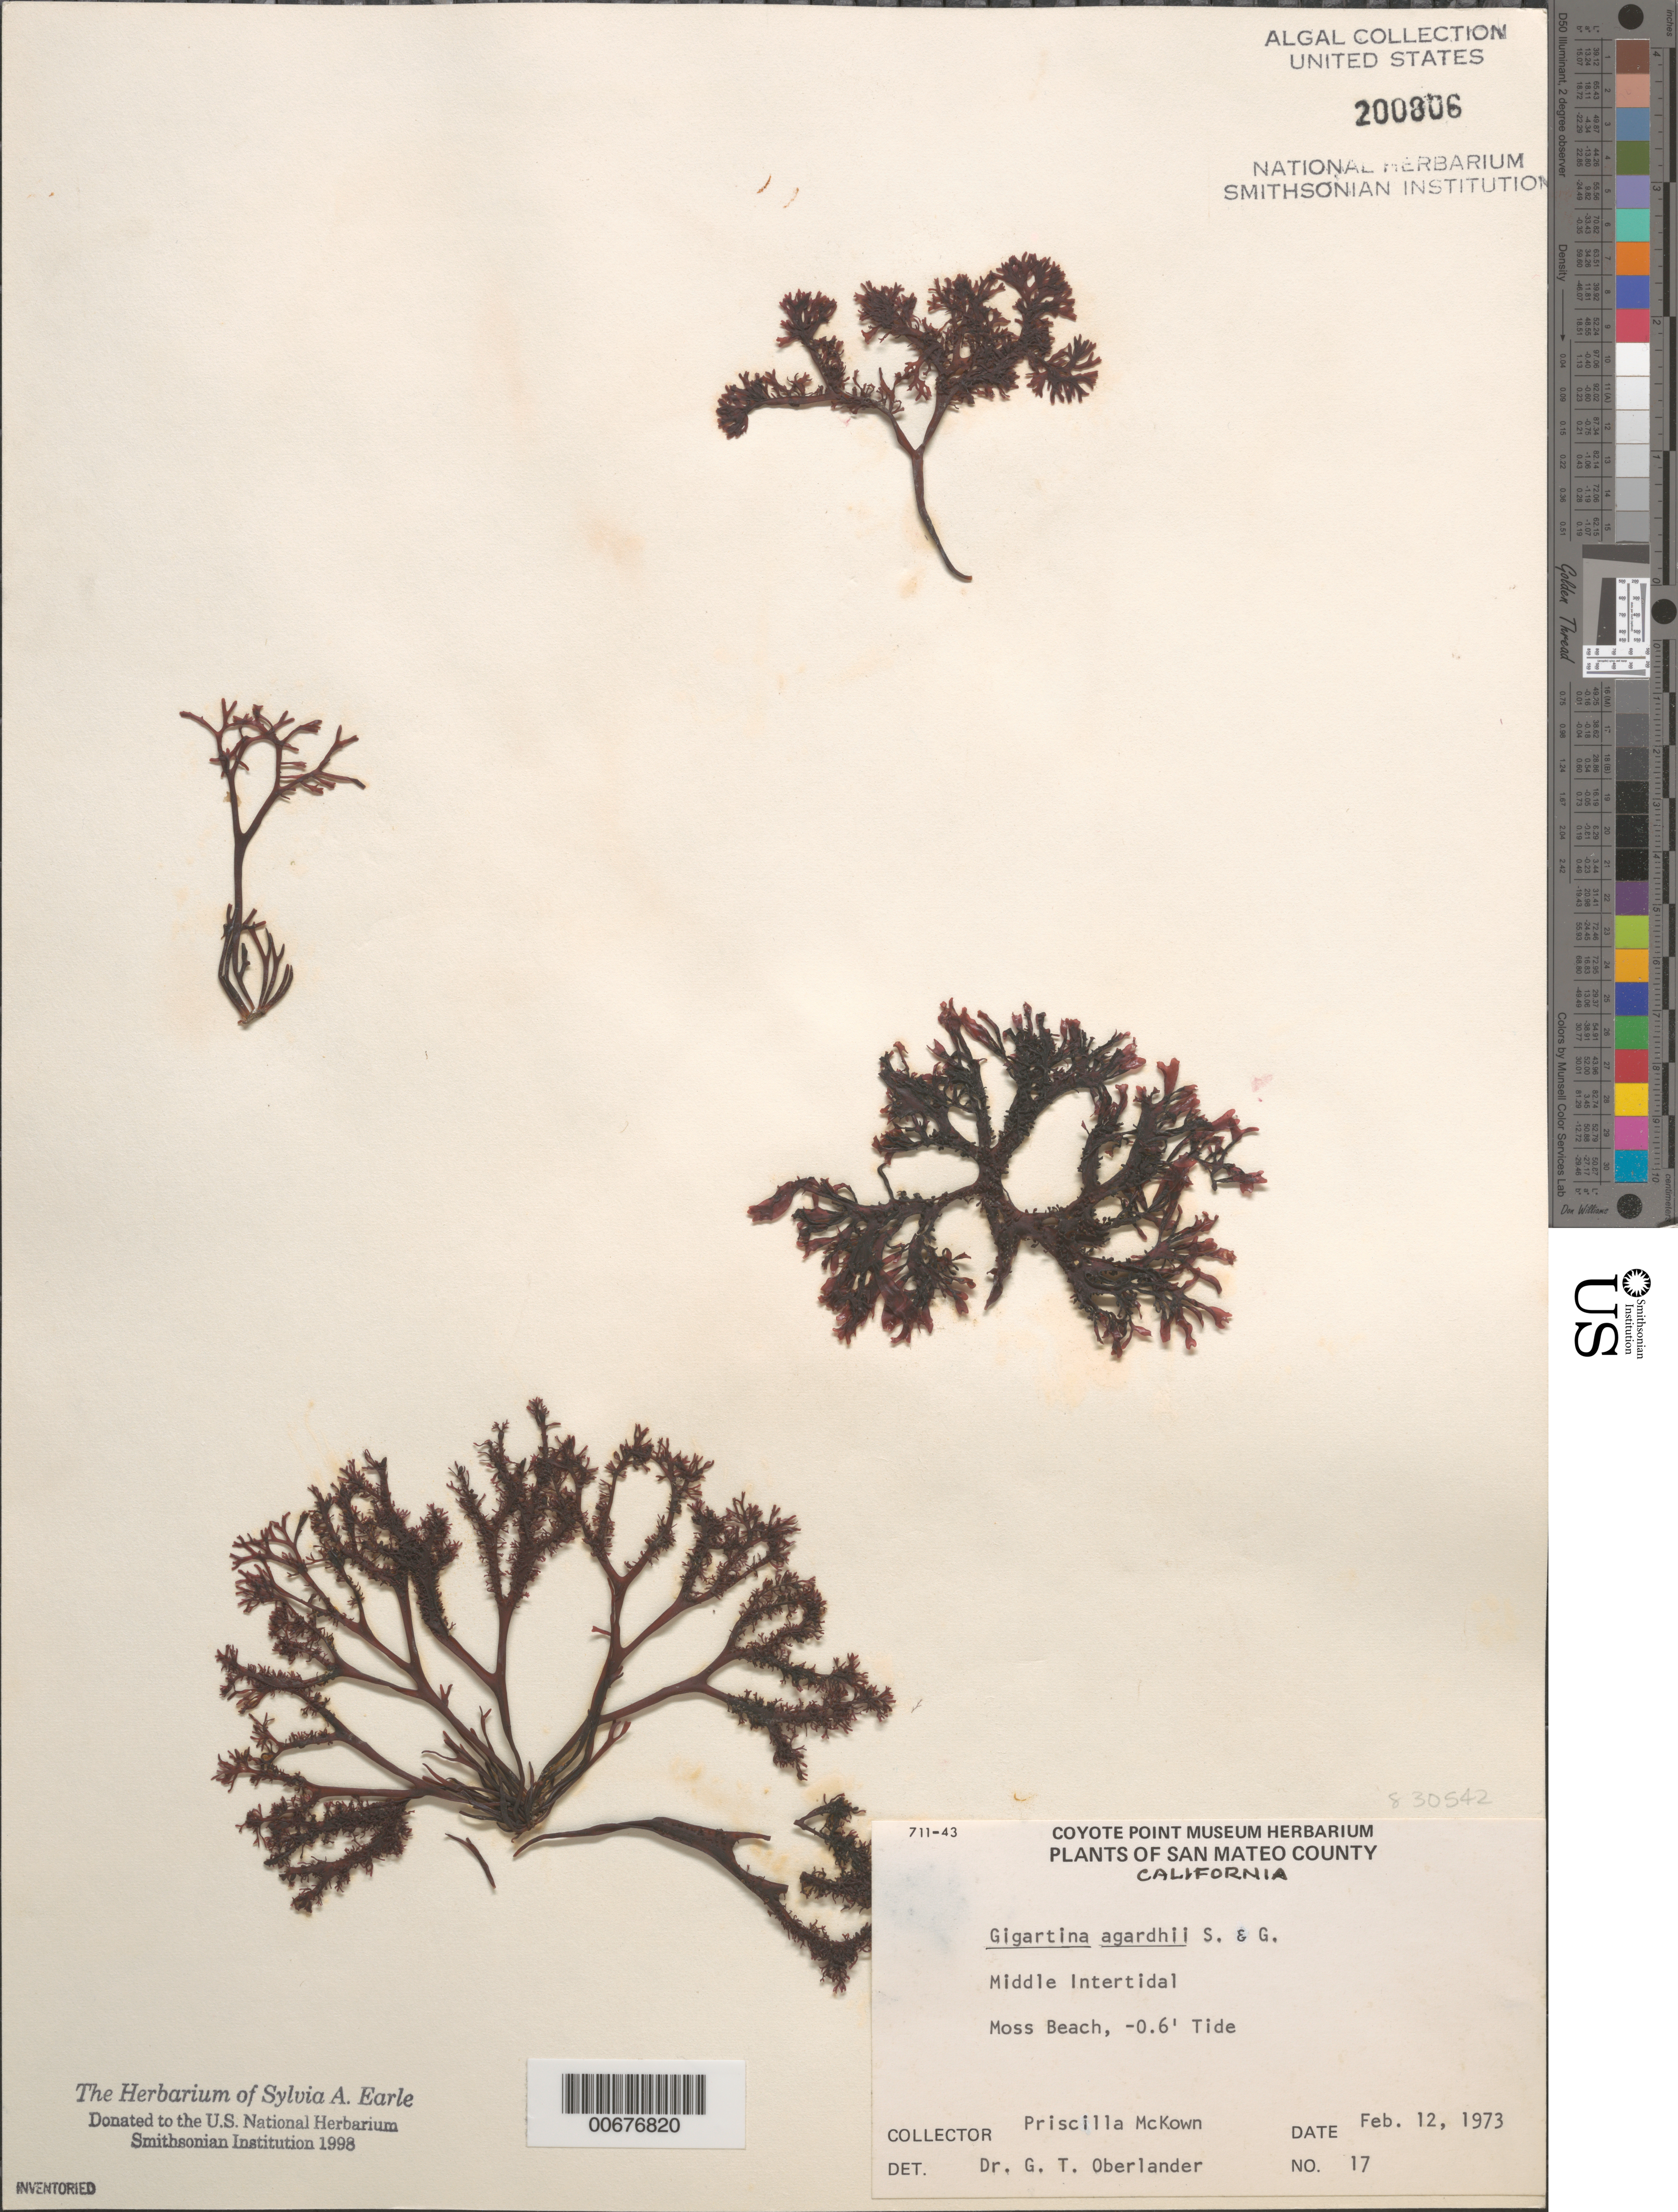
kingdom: Plantae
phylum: Rhodophyta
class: Florideophyceae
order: Gigartinales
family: Phyllophoraceae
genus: Mastocarpus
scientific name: Mastocarpus agardhii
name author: (Setchell & N.L. Gardner) S.C. Lindstrom et al.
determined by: Algae name updating Project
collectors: P. McKown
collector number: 17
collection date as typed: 12 Feb 1973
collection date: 1973-02-12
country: United States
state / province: California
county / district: San Mateo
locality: Moss Beach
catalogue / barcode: US 200806